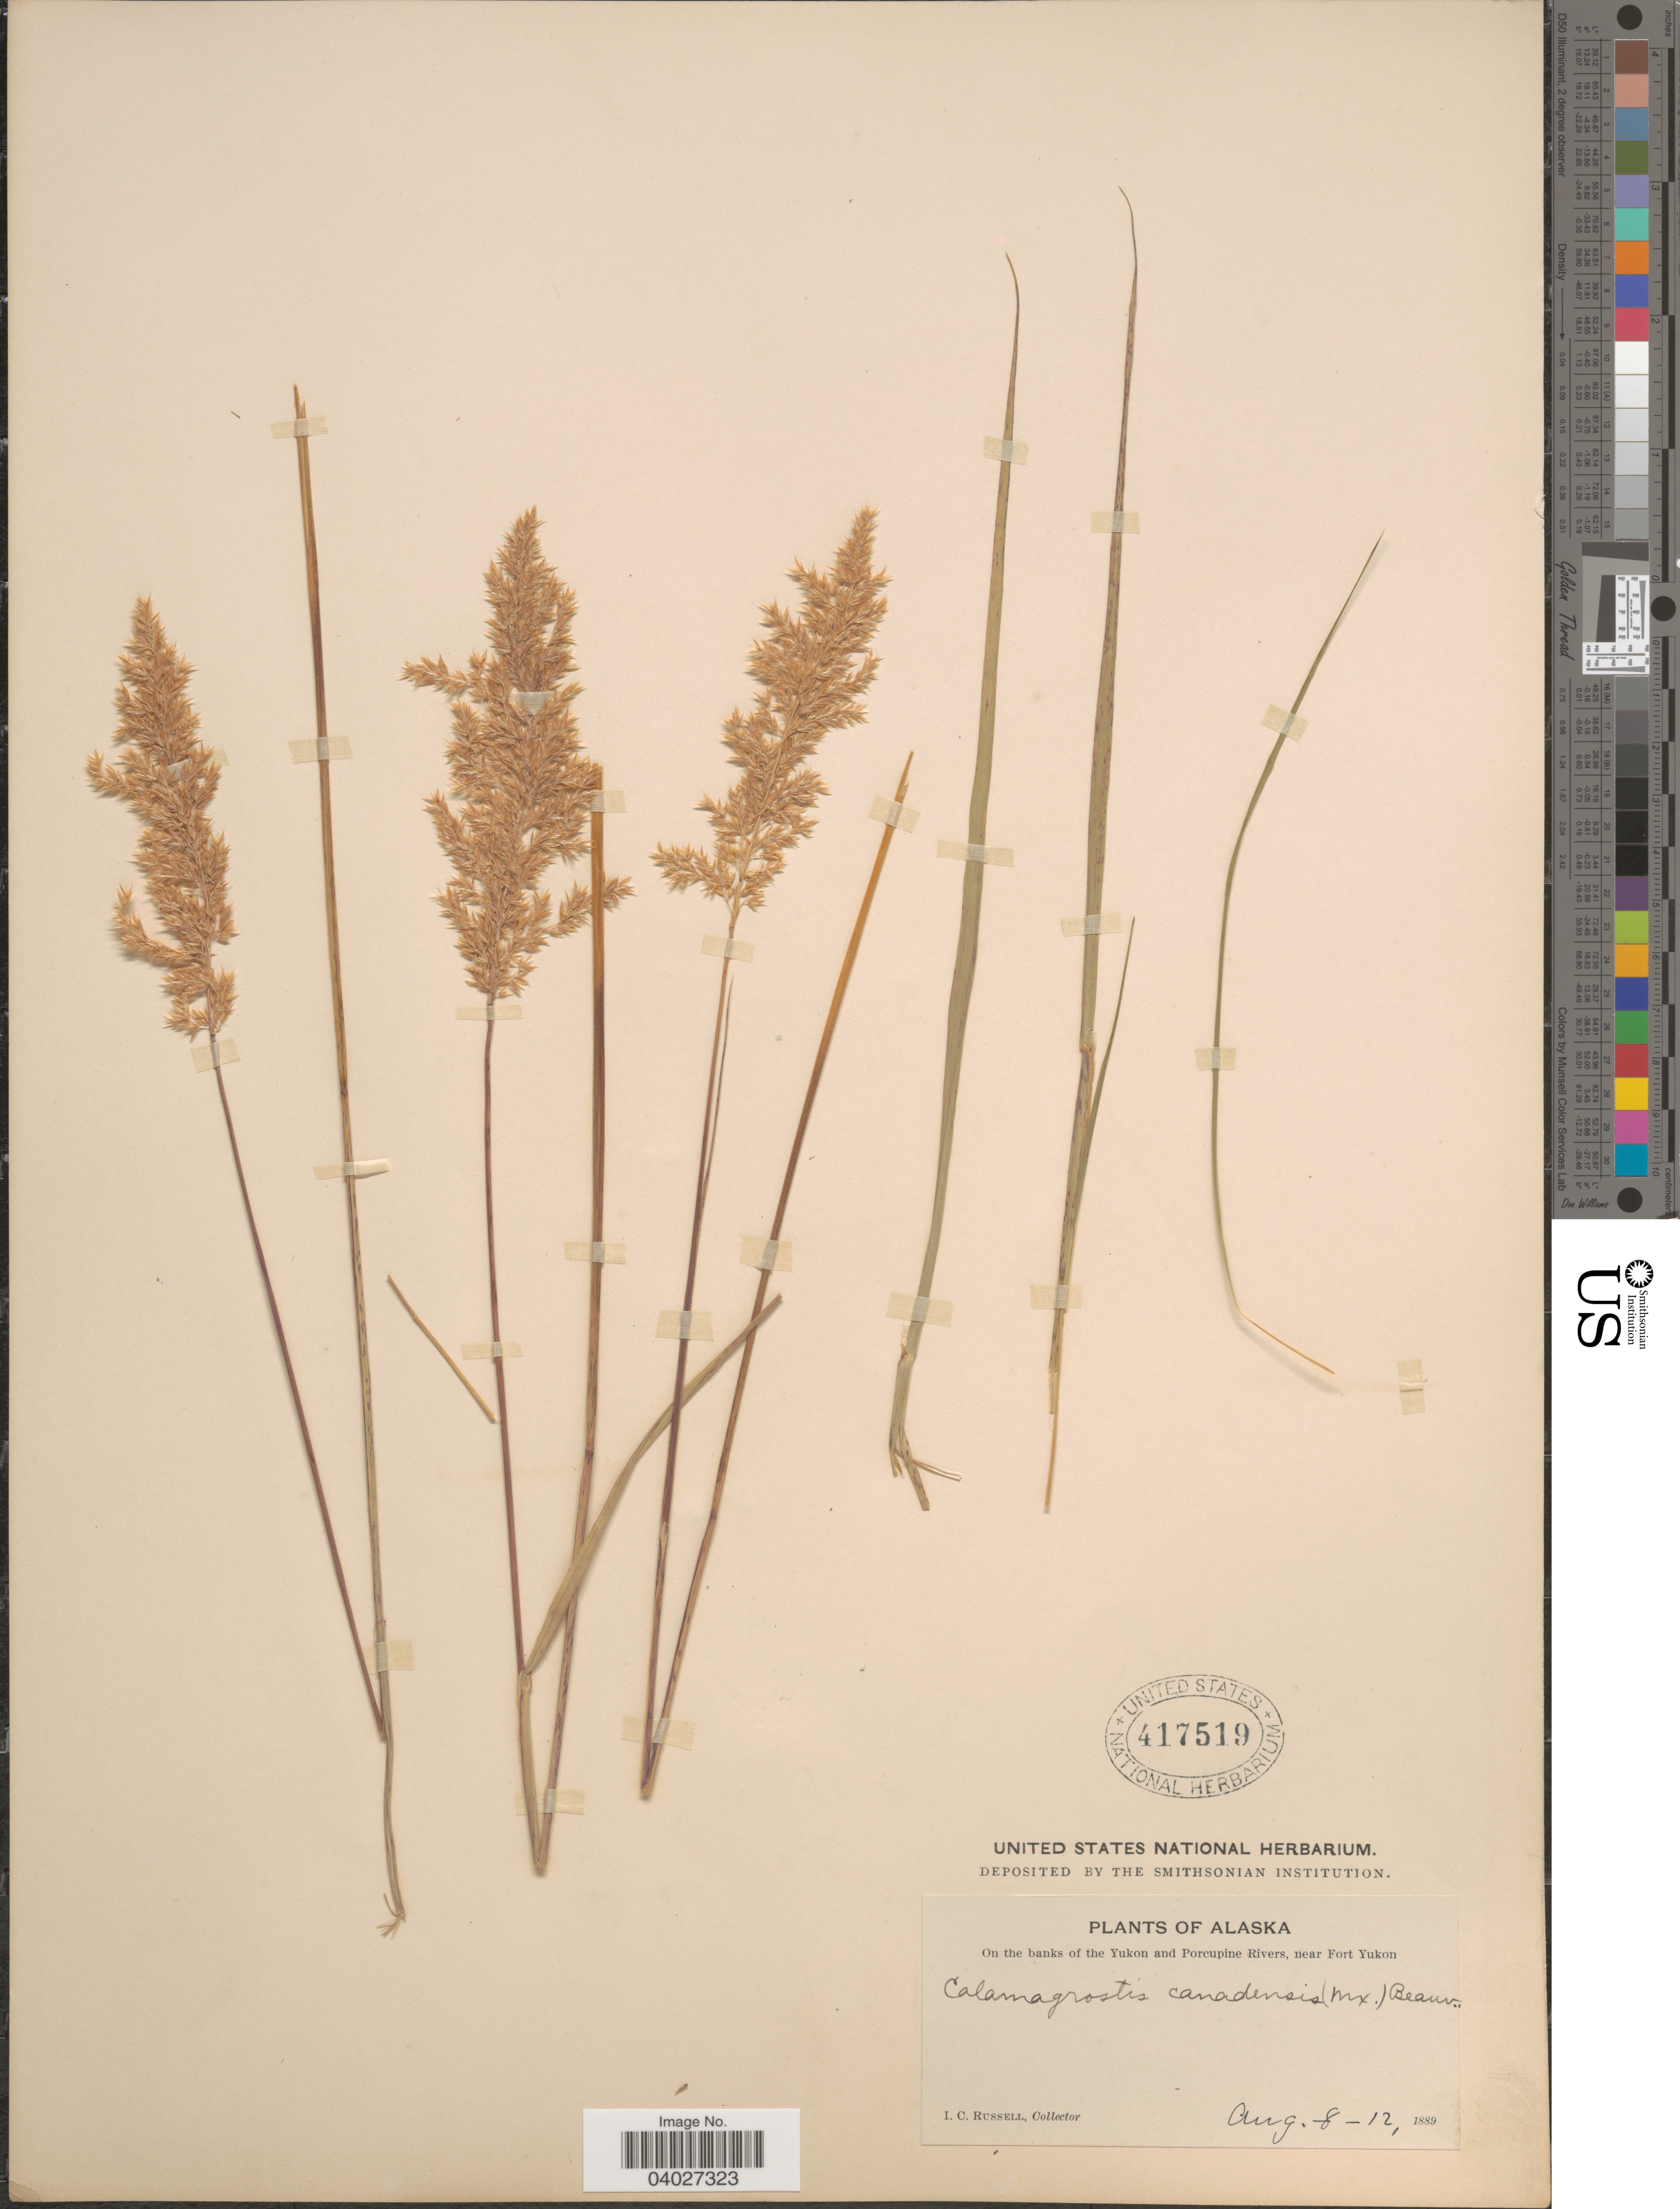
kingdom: Plantae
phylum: Tracheophyta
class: Liliopsida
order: Poales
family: Poaceae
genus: Calamagrostis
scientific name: Calamagrostis canadensis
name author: (Michx.) P. Beauv.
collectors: I. C. Russell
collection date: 1889-08-08/1889-08-12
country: United States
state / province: Alaska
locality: On the banks of the Yukon and Porcupine Rivers, near Fort Yukon.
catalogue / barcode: US 417519